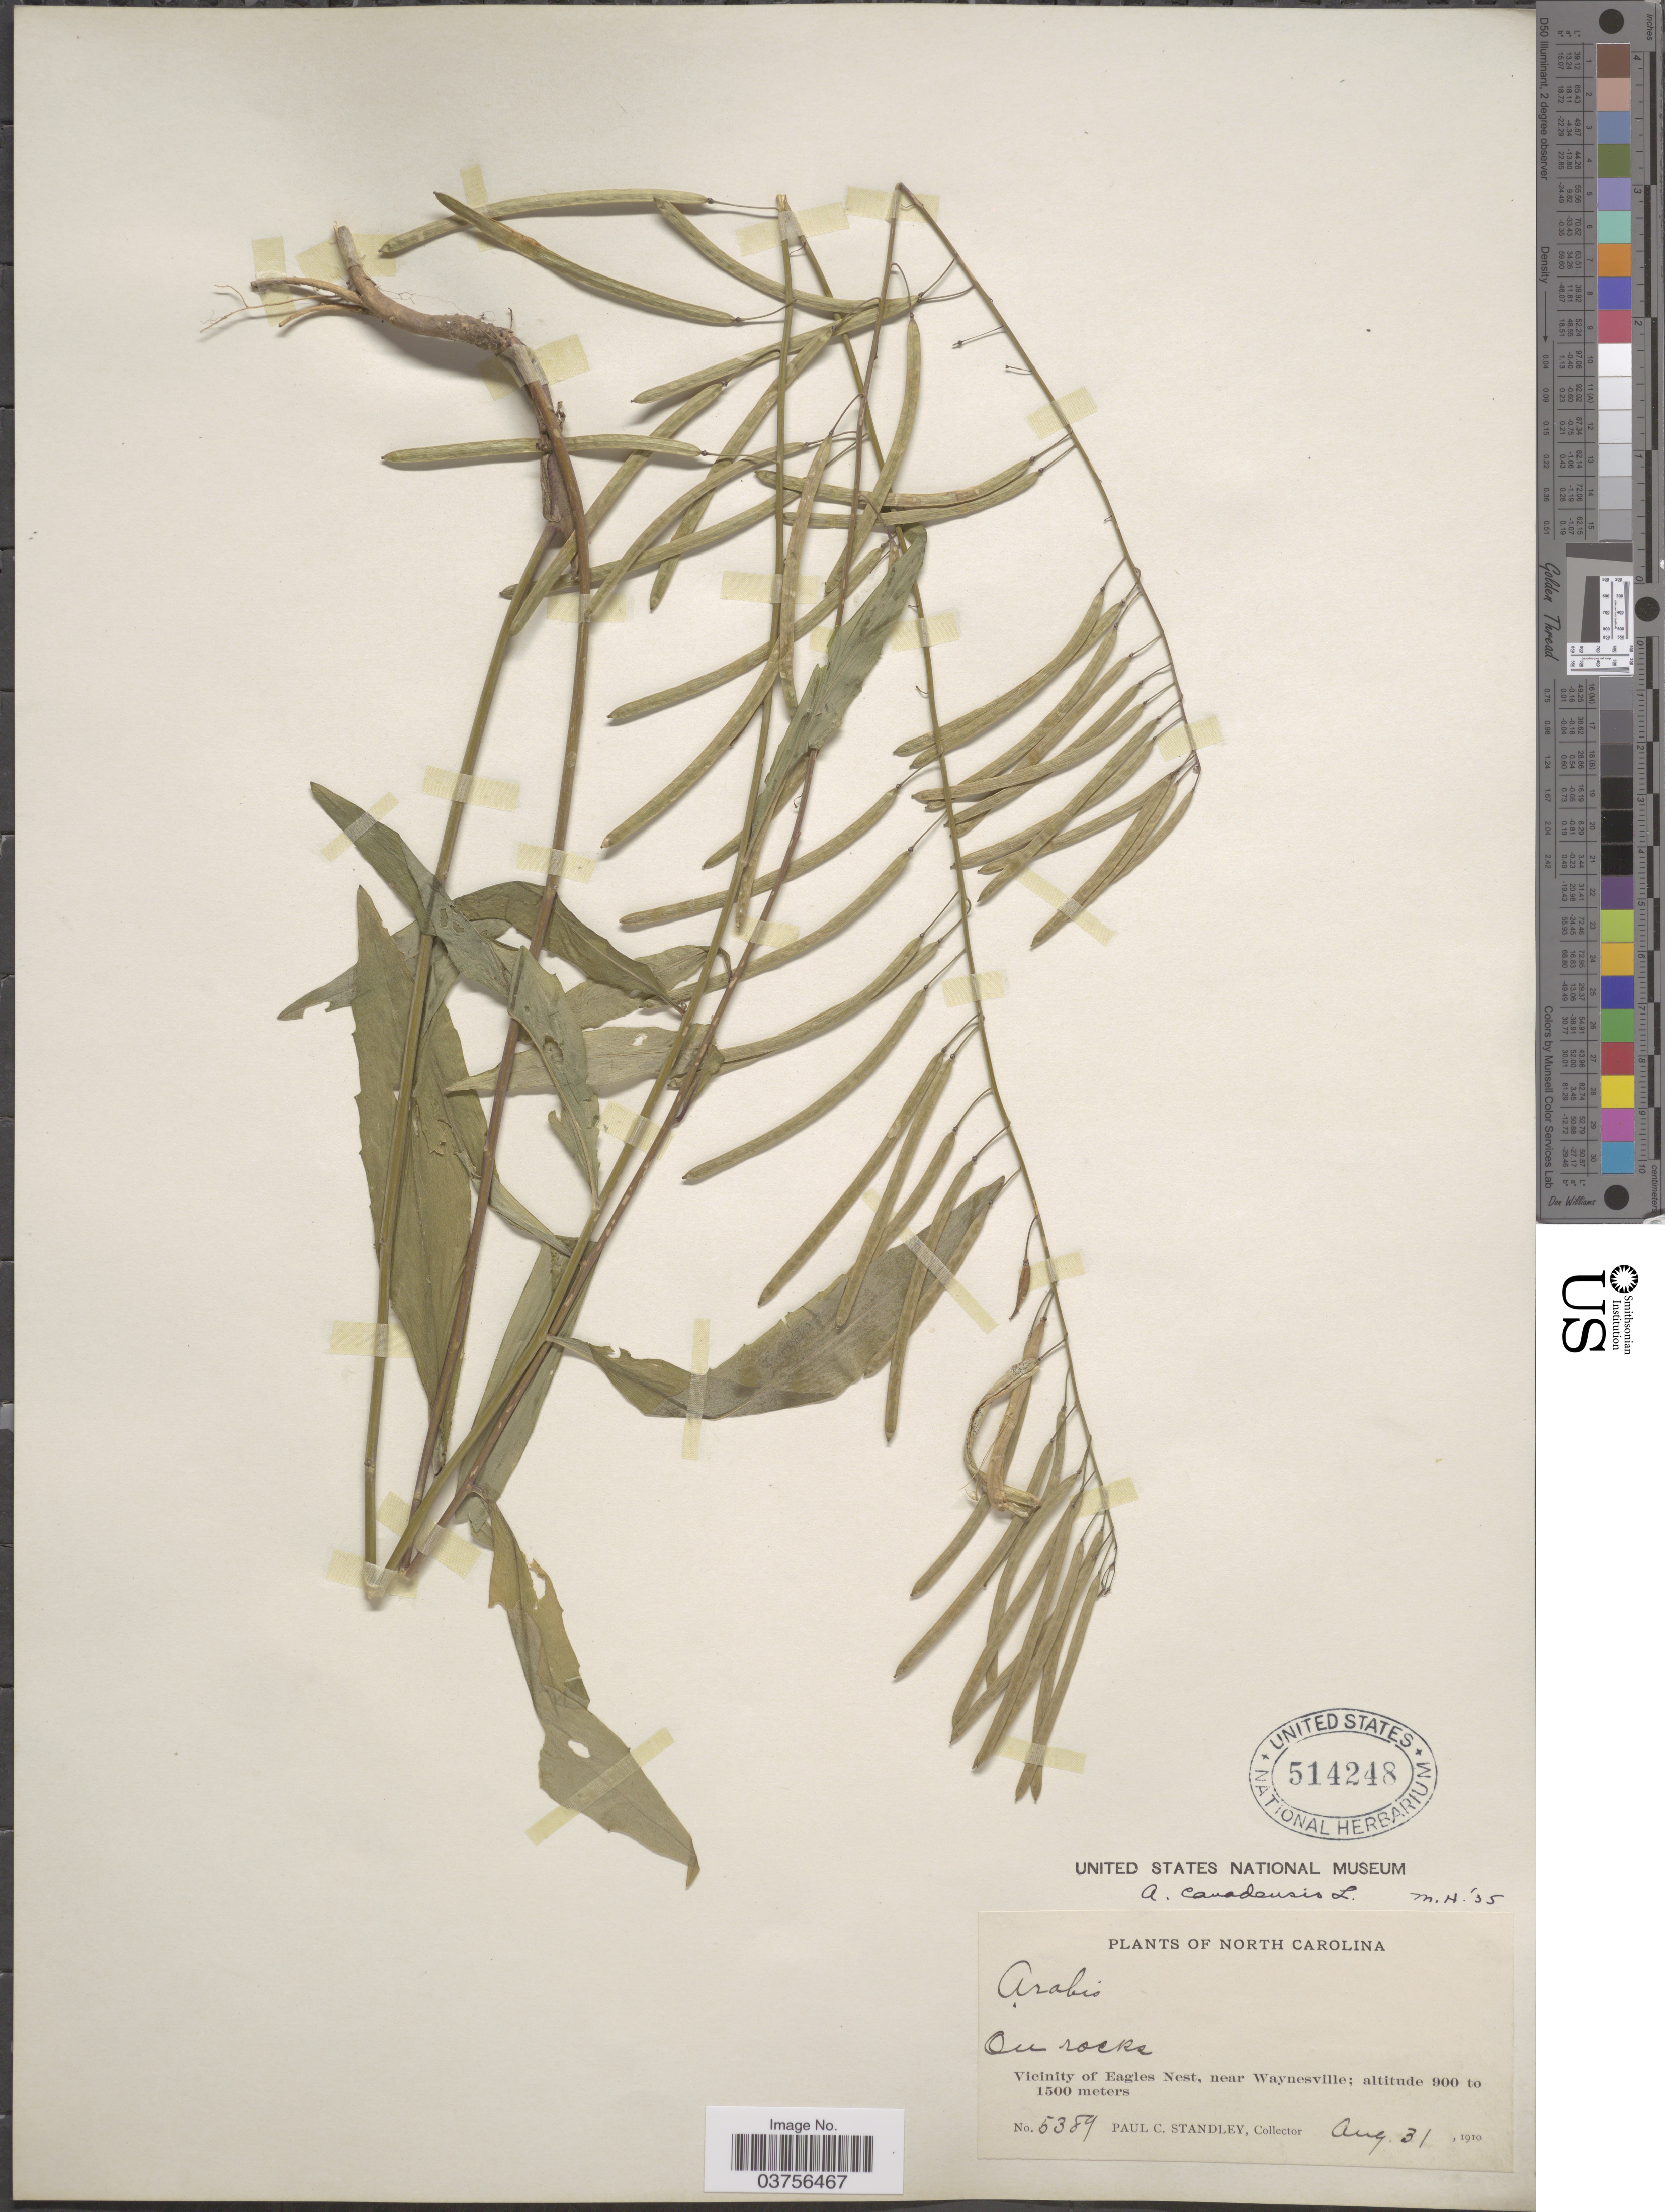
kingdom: Plantae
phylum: Tracheophyta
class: Magnoliopsida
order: Brassicales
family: Brassicaceae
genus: Arabis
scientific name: Arabis canadensis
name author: L.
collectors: P. C. Standley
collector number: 5389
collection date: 1910-08-31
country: United States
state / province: North Carolina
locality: Vicinity of Eagles Nest, near Waynesville.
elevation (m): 900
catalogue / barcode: US 514248